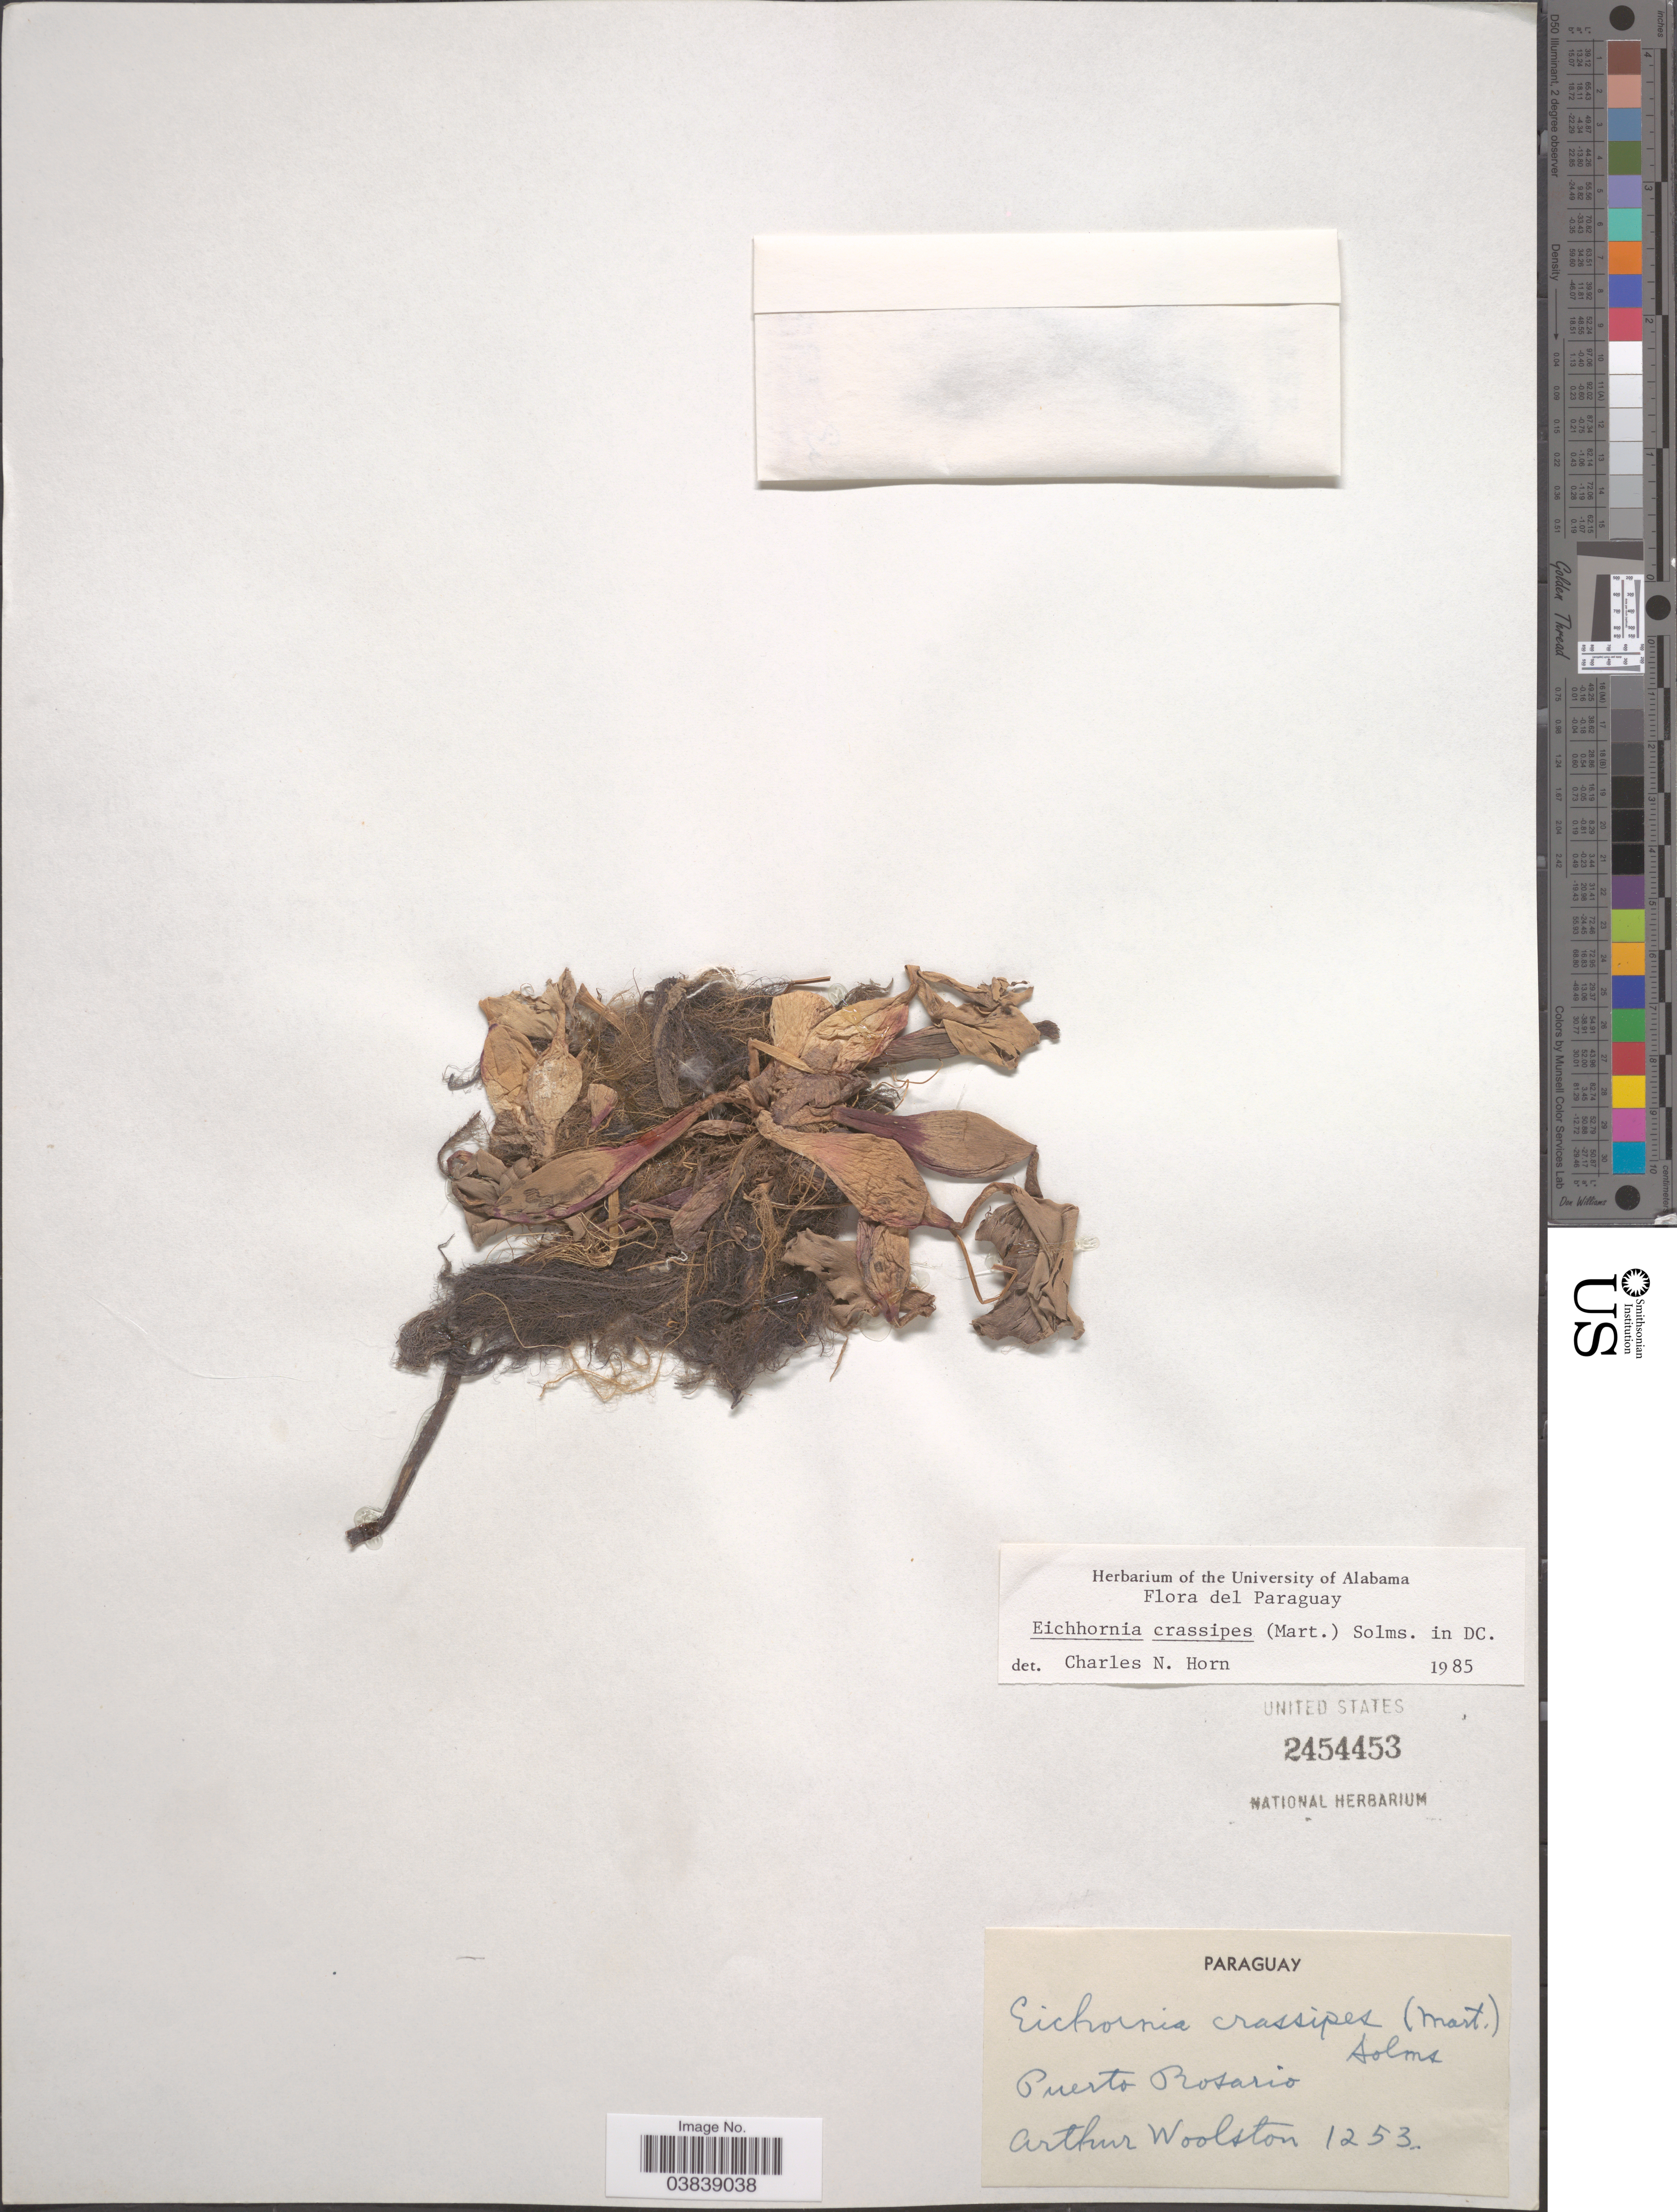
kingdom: Plantae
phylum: Tracheophyta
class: Liliopsida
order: Commelinales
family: Pontederiaceae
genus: Eichhornia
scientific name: Eichhornia crassipes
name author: (Mart.) Solms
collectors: A. L. Woolston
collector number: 1253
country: Paraguay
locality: Puerto Rosario.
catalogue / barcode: US 2454453